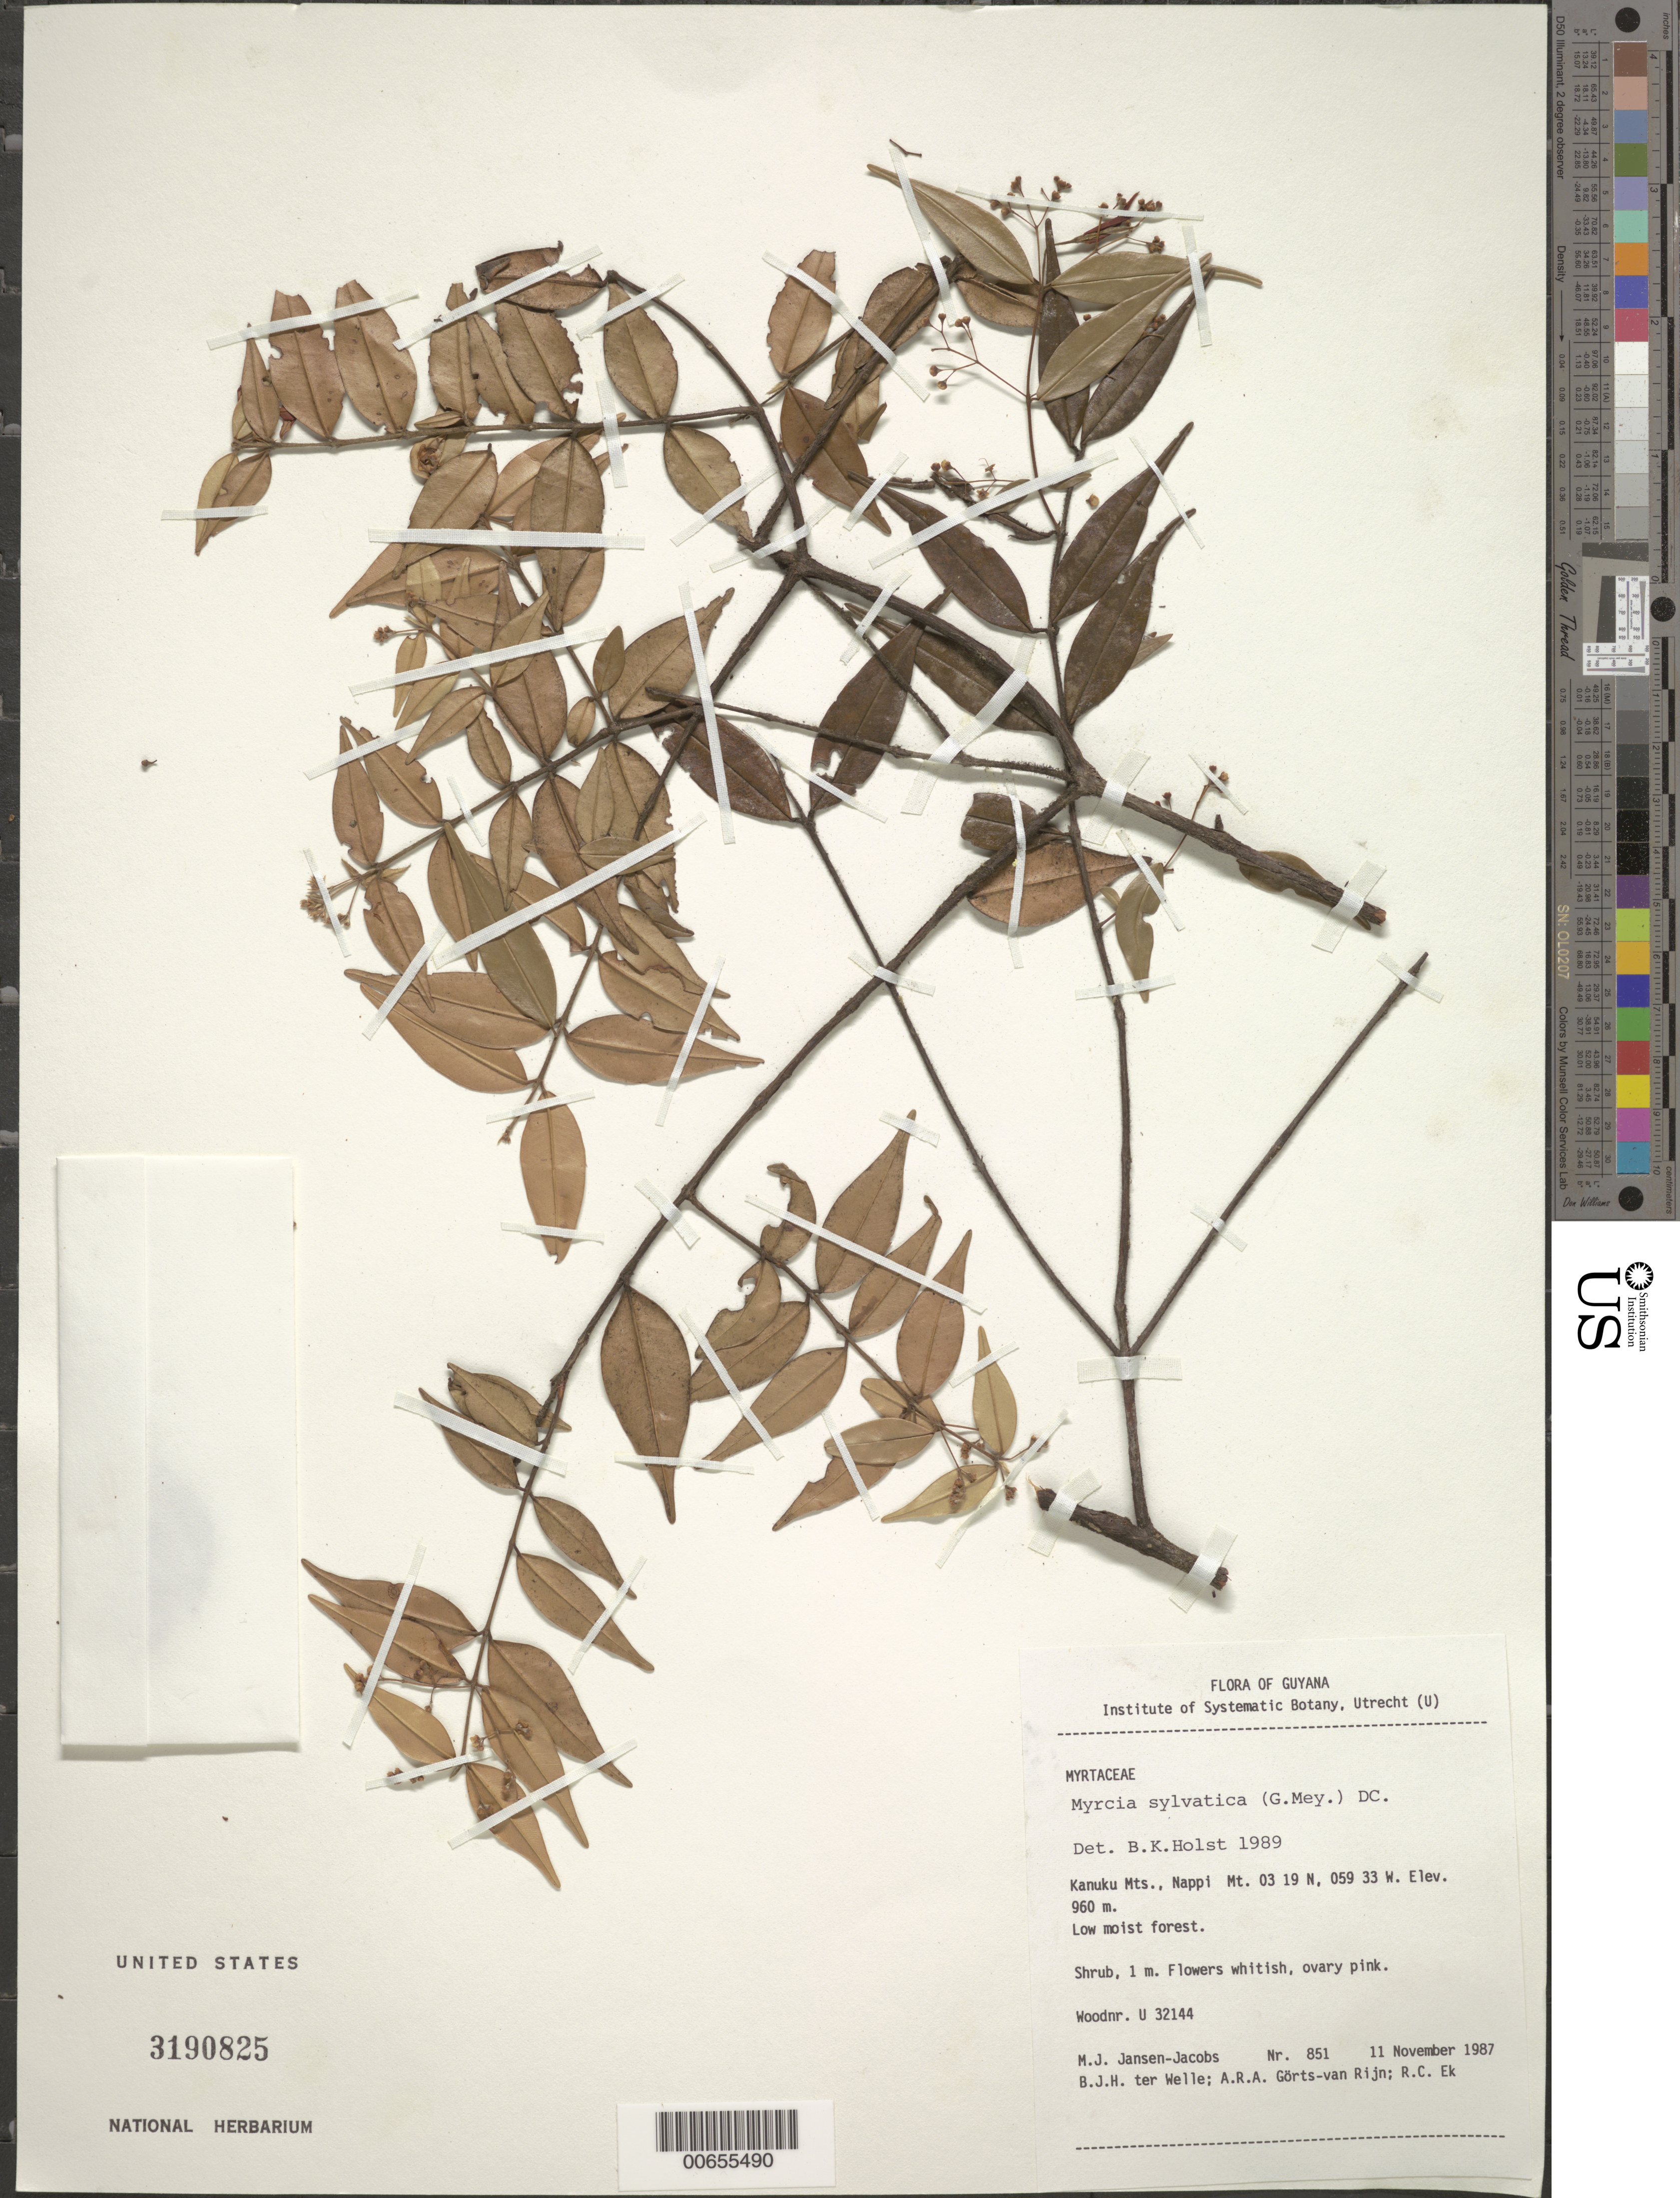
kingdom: Plantae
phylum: Tracheophyta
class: Magnoliopsida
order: Myrtales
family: Myrtaceae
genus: Myrcia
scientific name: Myrcia sylvatica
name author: (G. Mey.) DC.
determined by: Holst, Bruce K.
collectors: M. J. Jansen-Jacobs, B. Welle, A. .R. A. Görts-van Rijn & R. C. Ek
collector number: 851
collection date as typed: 11-Nov-87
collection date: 1987-11-11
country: Guyana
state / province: U. Takutu-U. Essequibo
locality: Kanuku Mts., Nappi Mt.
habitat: Low moist forest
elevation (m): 960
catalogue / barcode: US 3190825